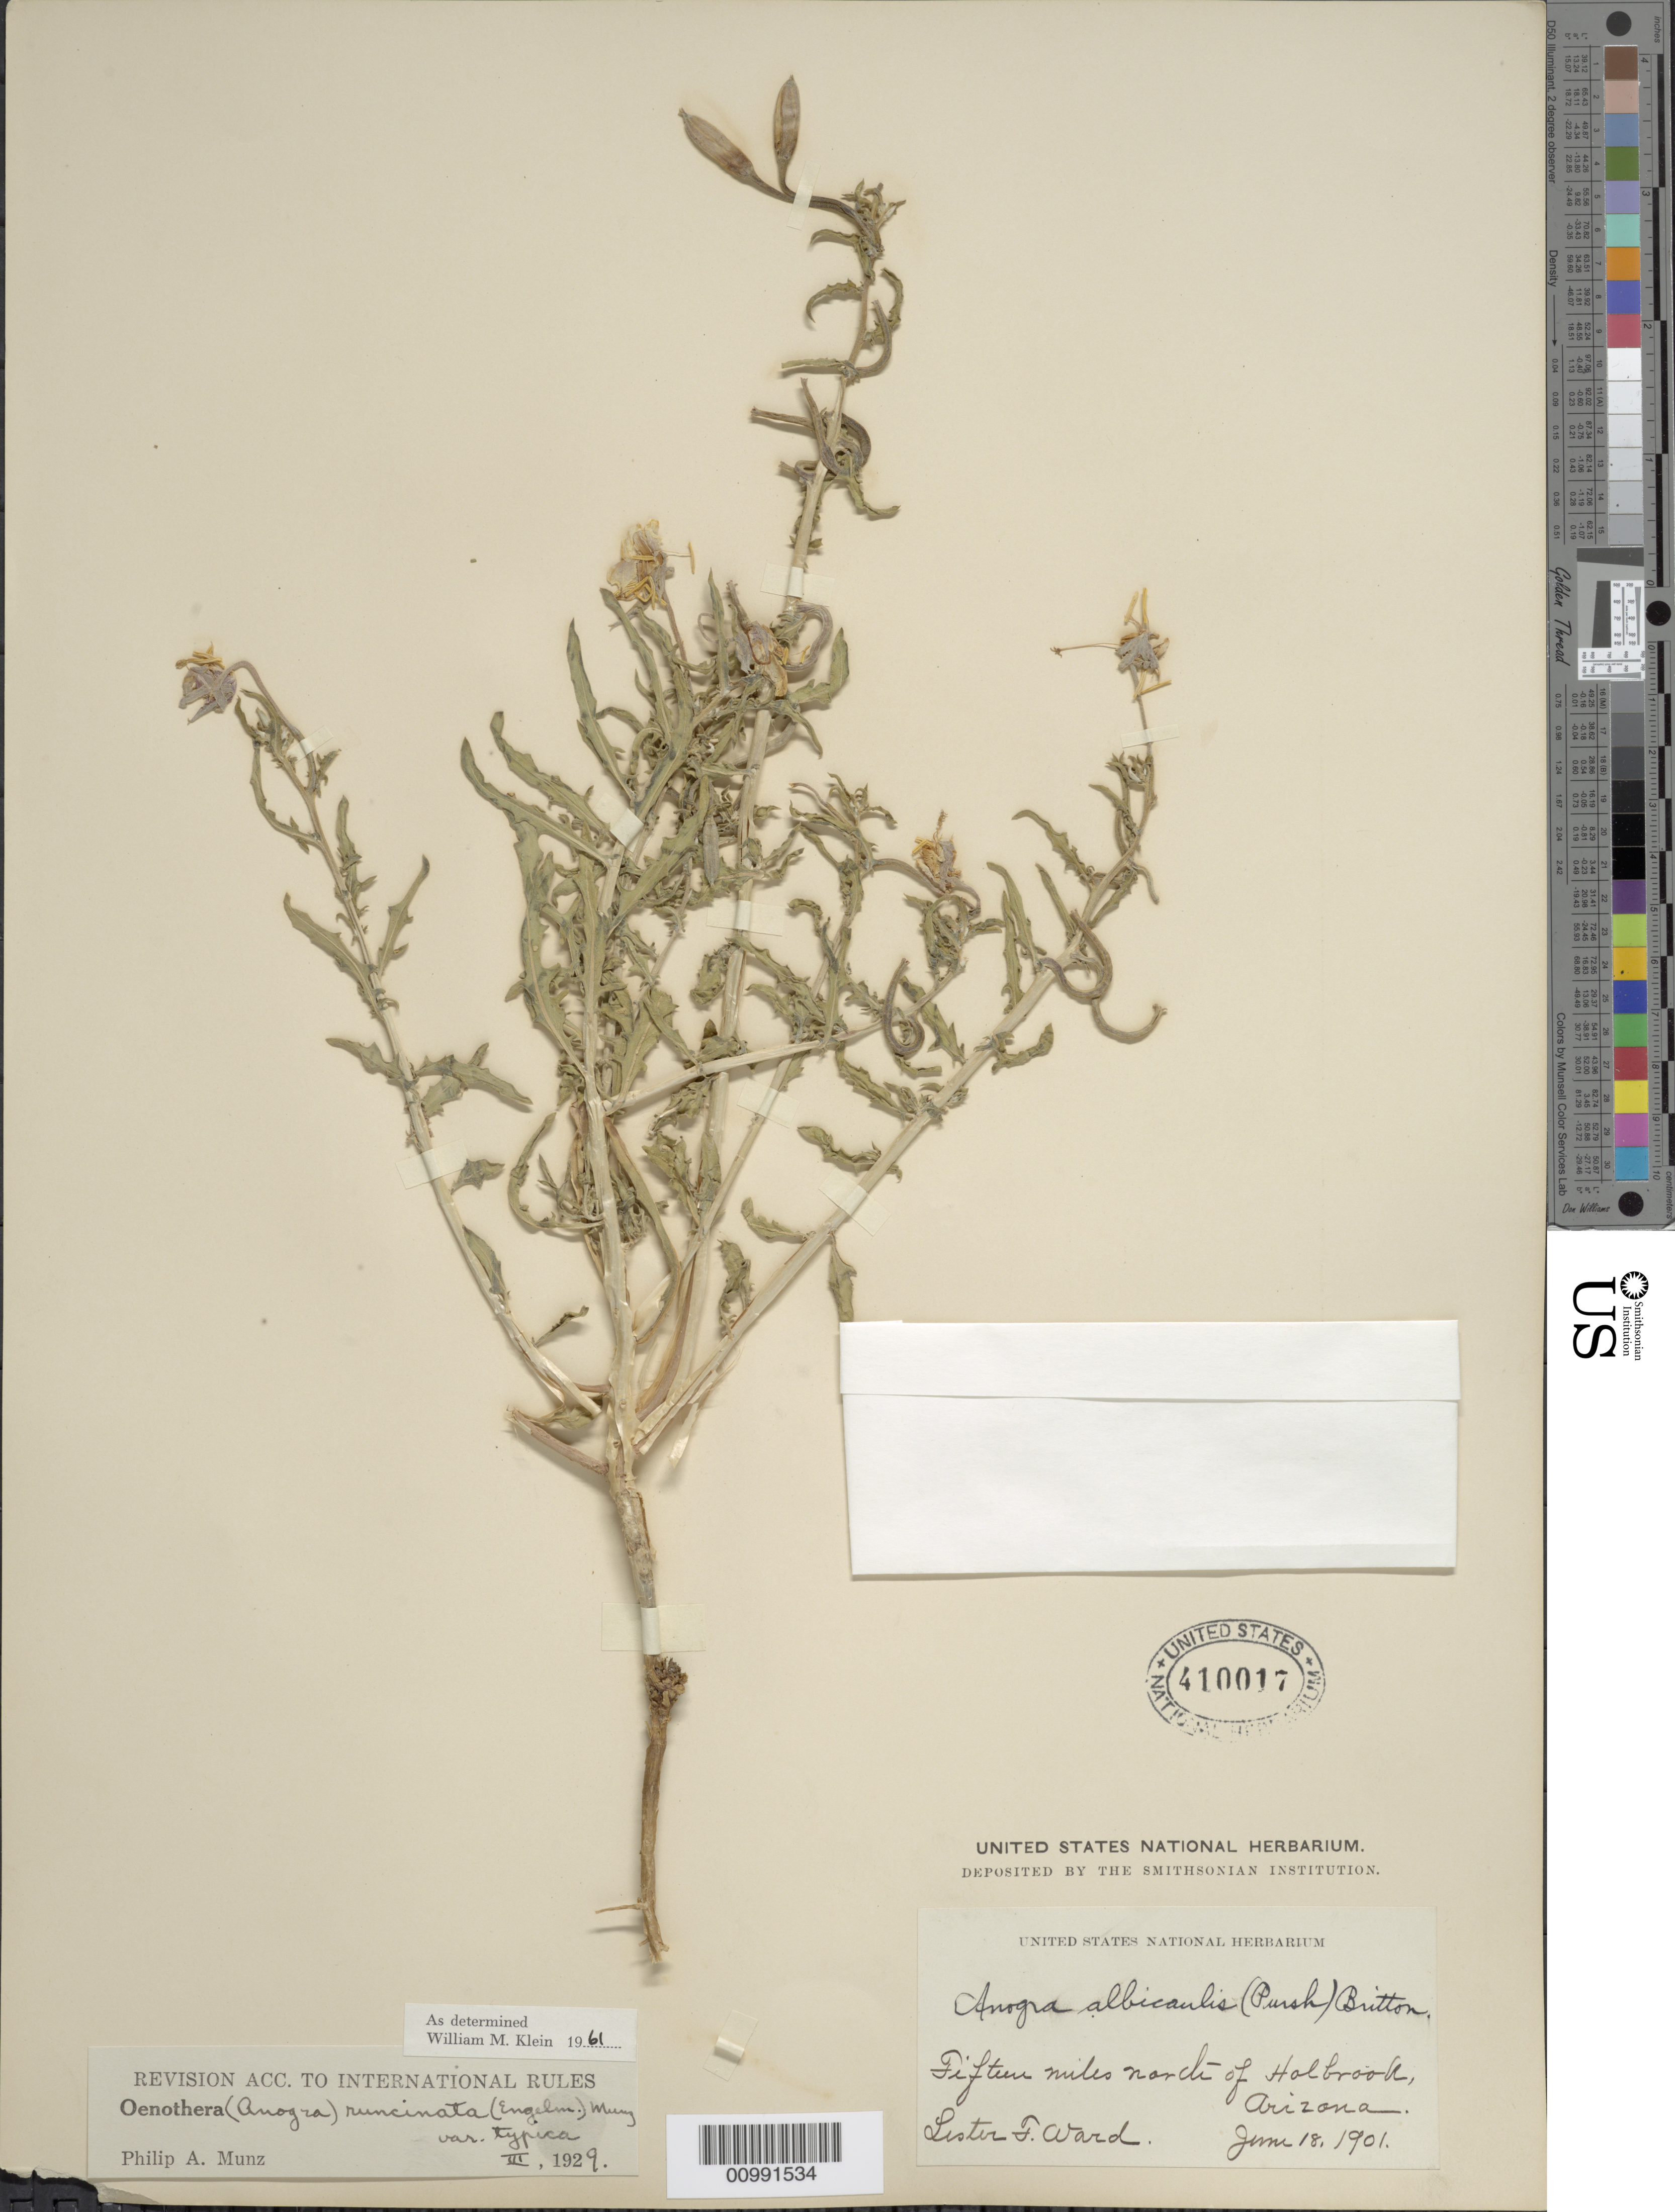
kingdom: Plantae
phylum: Tracheophyta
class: Magnoliopsida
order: Myrtales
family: Onagraceae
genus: Oenothera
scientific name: Oenothera pallida subsp. runcinata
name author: (Engelm.) Munz & W.M. Klein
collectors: L. F. Ward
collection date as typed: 18 Jun 1901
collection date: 1901-06-18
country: United States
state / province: Arizona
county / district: Navajo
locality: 15 miles N of Holbrook.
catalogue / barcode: US 410017